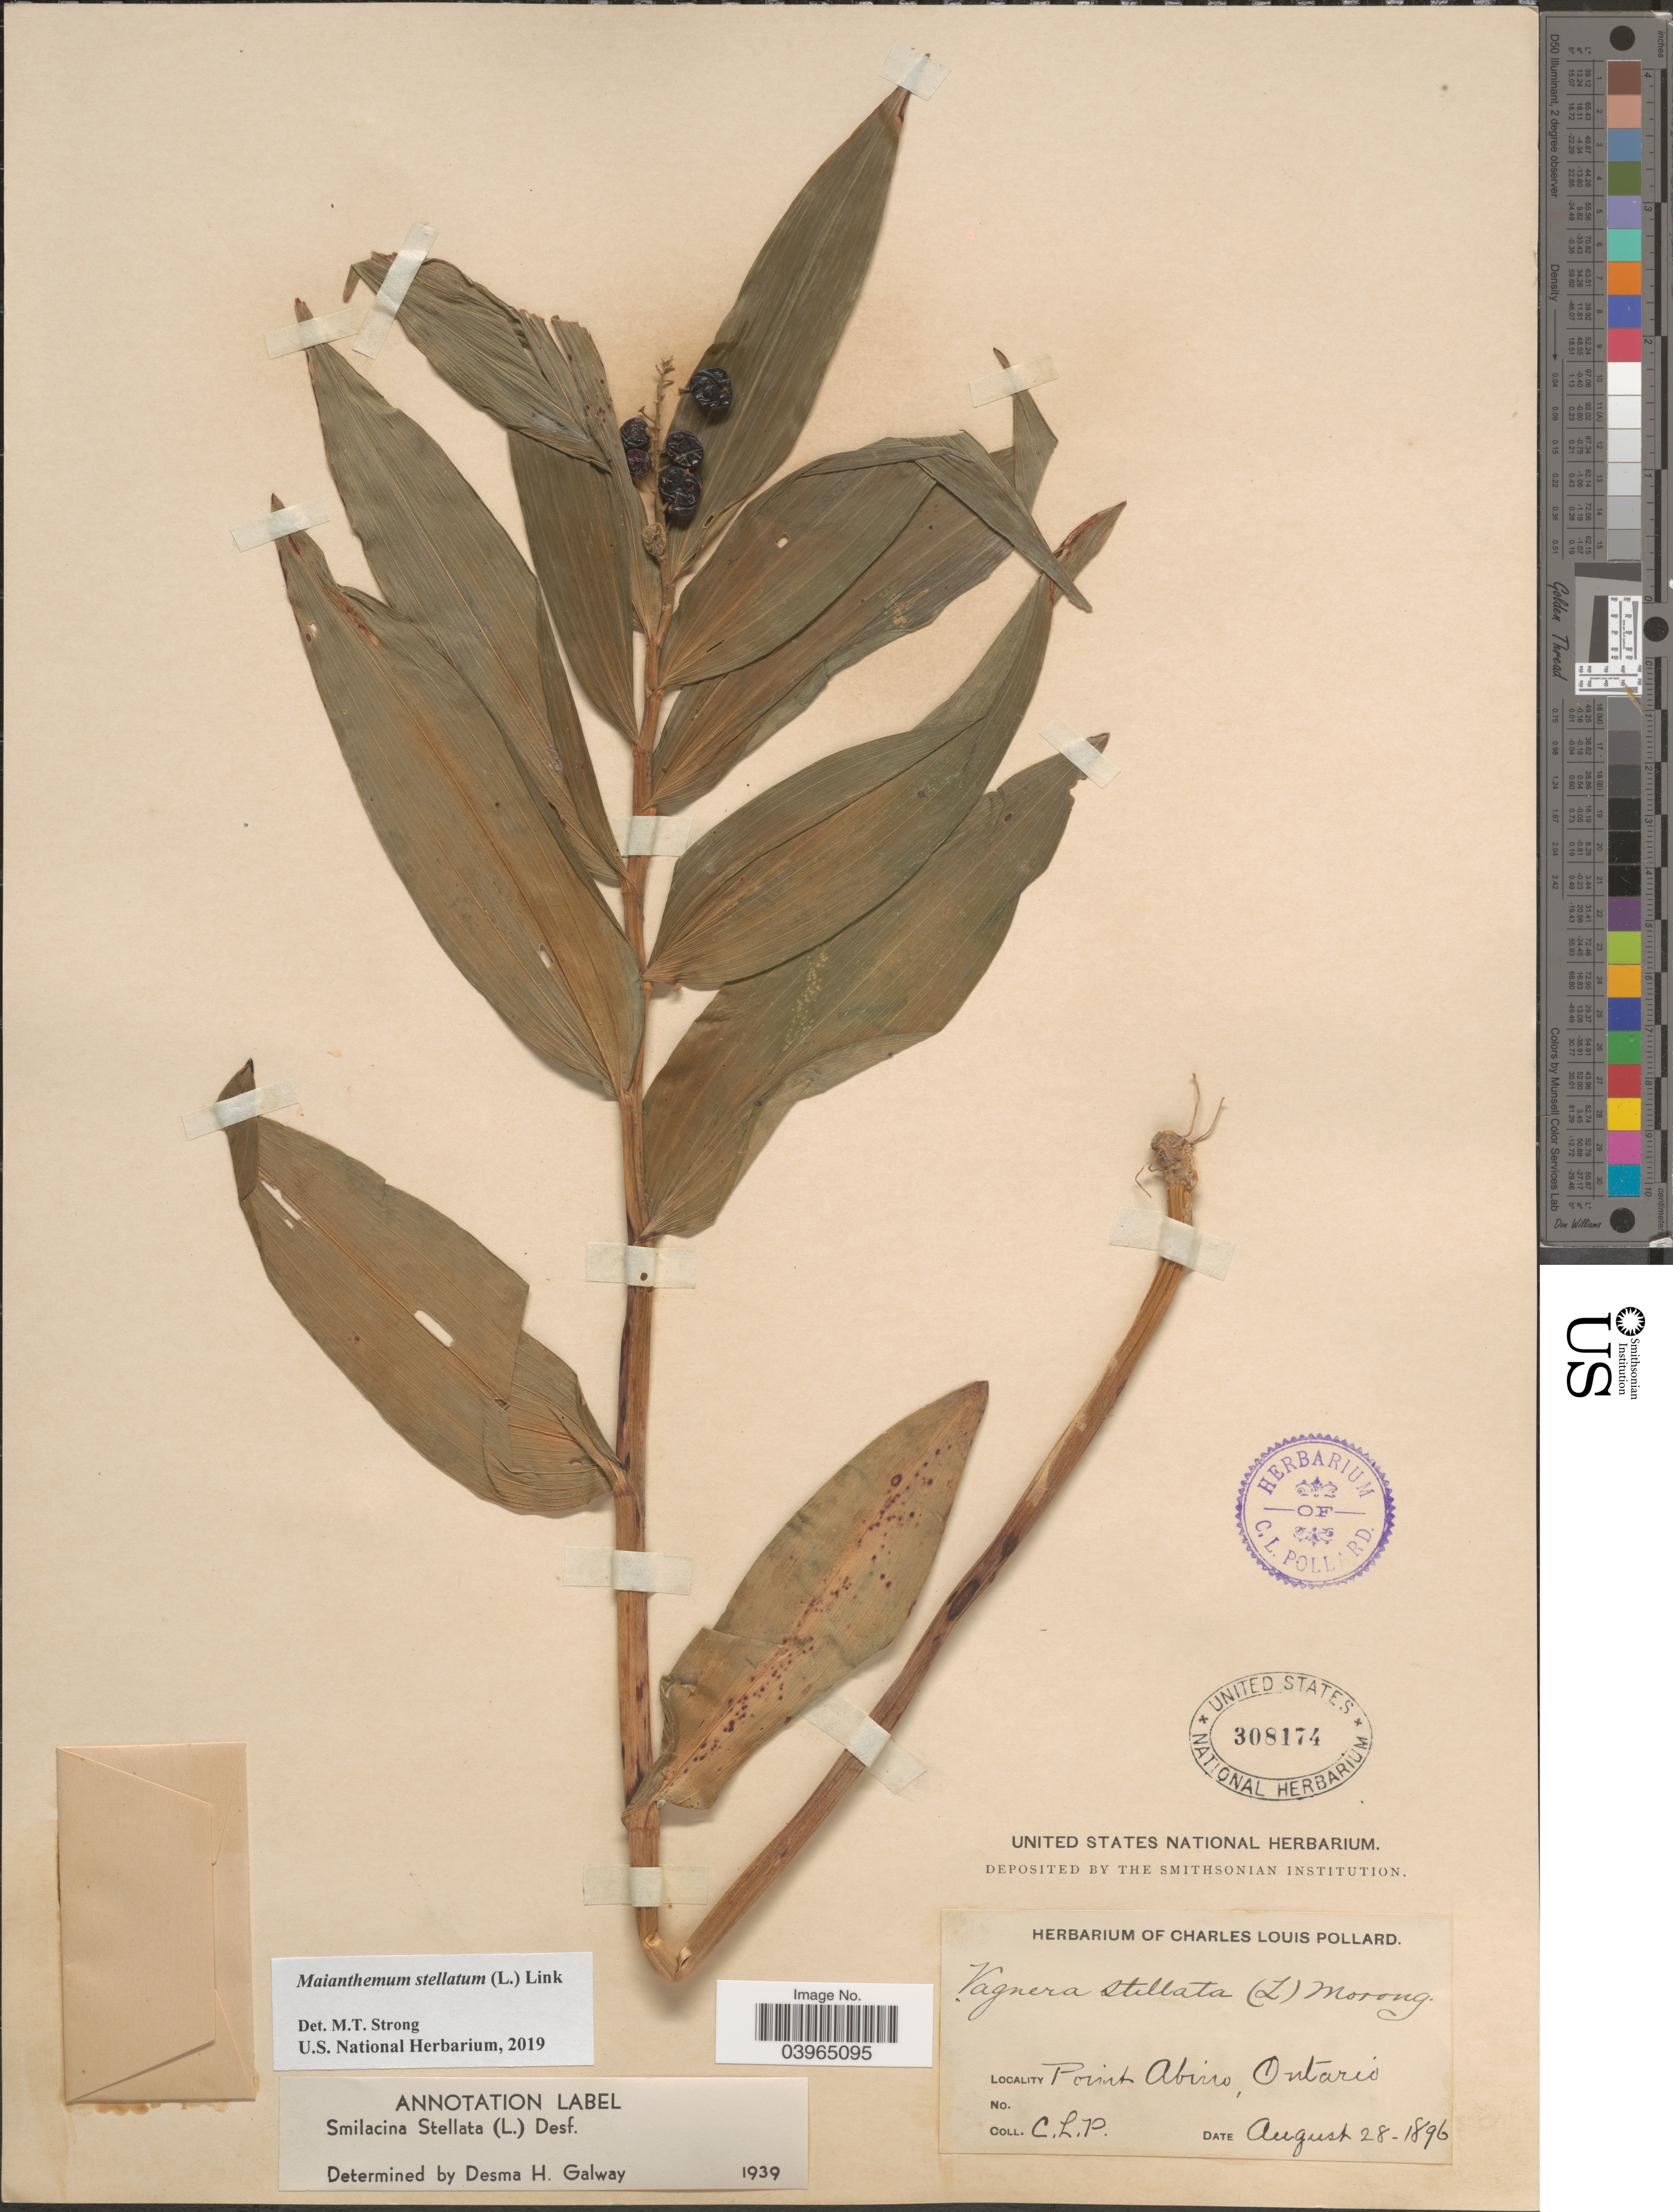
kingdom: Plantae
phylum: Tracheophyta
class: Liliopsida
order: Asparagales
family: Asparagaceae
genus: Maianthemum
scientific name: Maianthemum stellatum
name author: (L.) Link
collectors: C. L. Pollard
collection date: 1896-08-28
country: Canada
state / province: Ontario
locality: Point Abino.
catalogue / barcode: US 308174